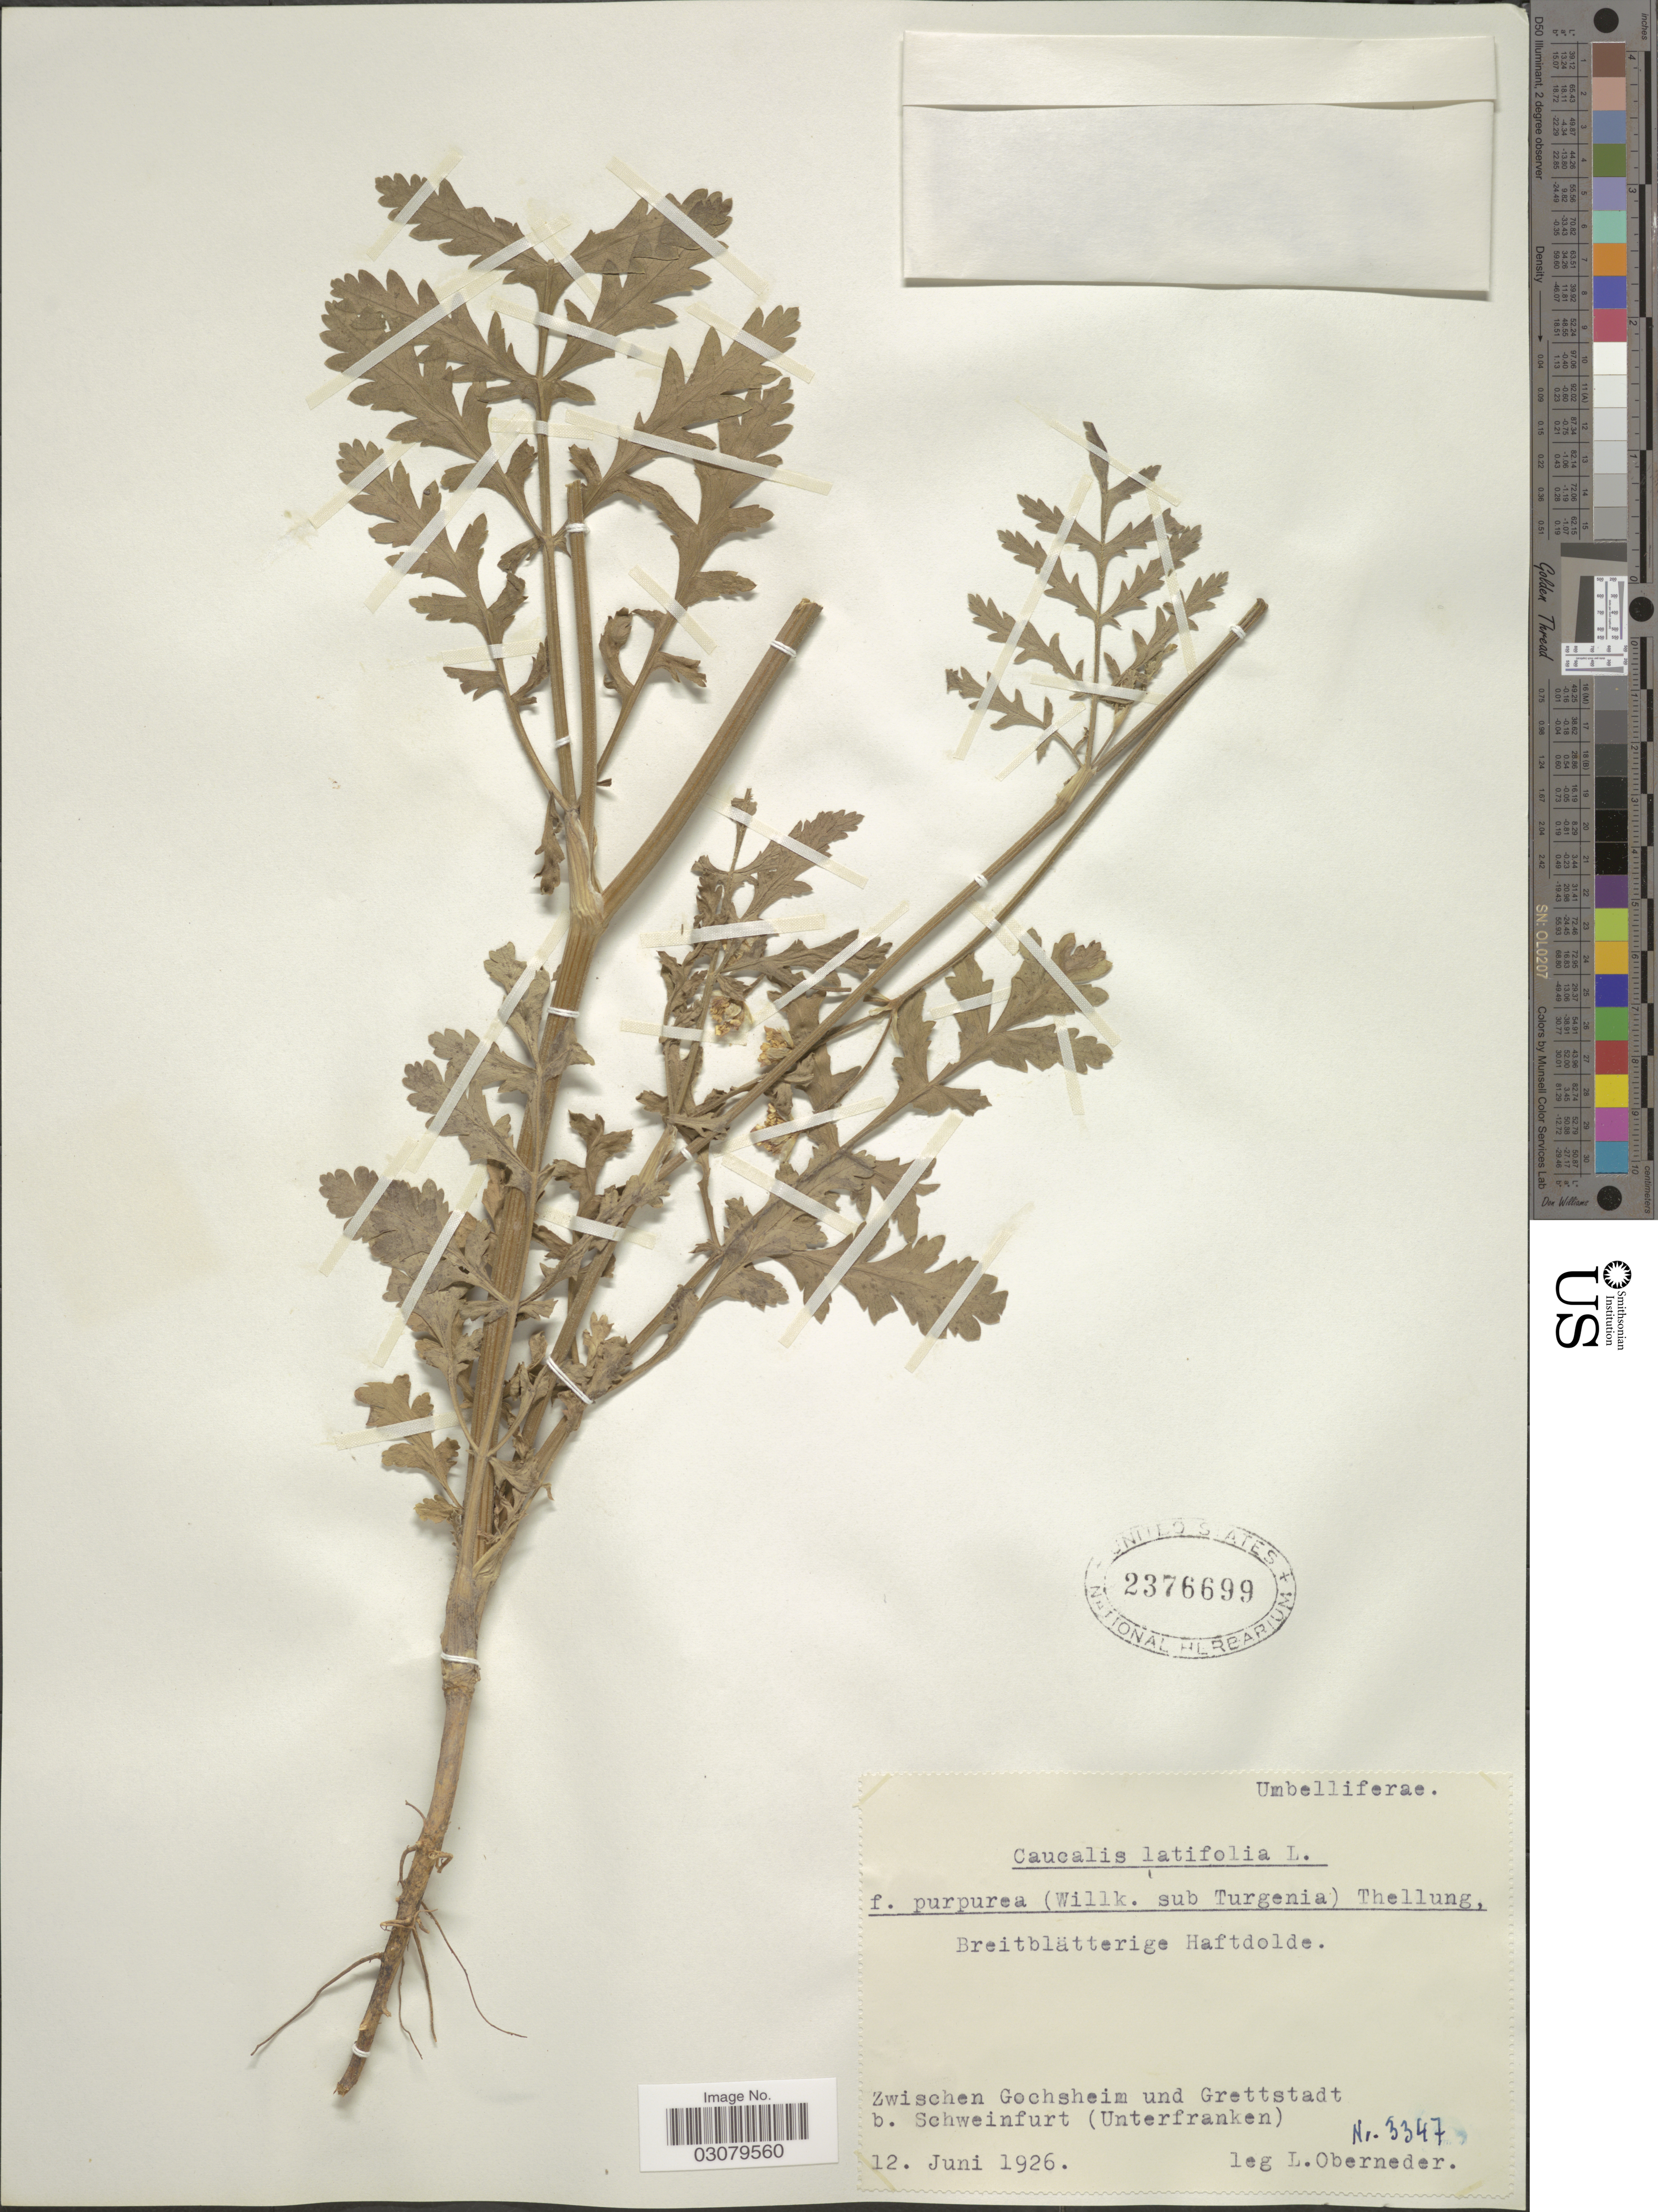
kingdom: Plantae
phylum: Tracheophyta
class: Magnoliopsida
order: Apiales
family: Apiaceae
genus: Caucalis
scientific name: Caucalis latifolia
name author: L.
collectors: L. Oberneder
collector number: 3347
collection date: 1926-06-12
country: Germany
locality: Zwischen Gochsheim und Grettstadt b. Schweinfurt (Unterfranken).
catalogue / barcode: US 2376699